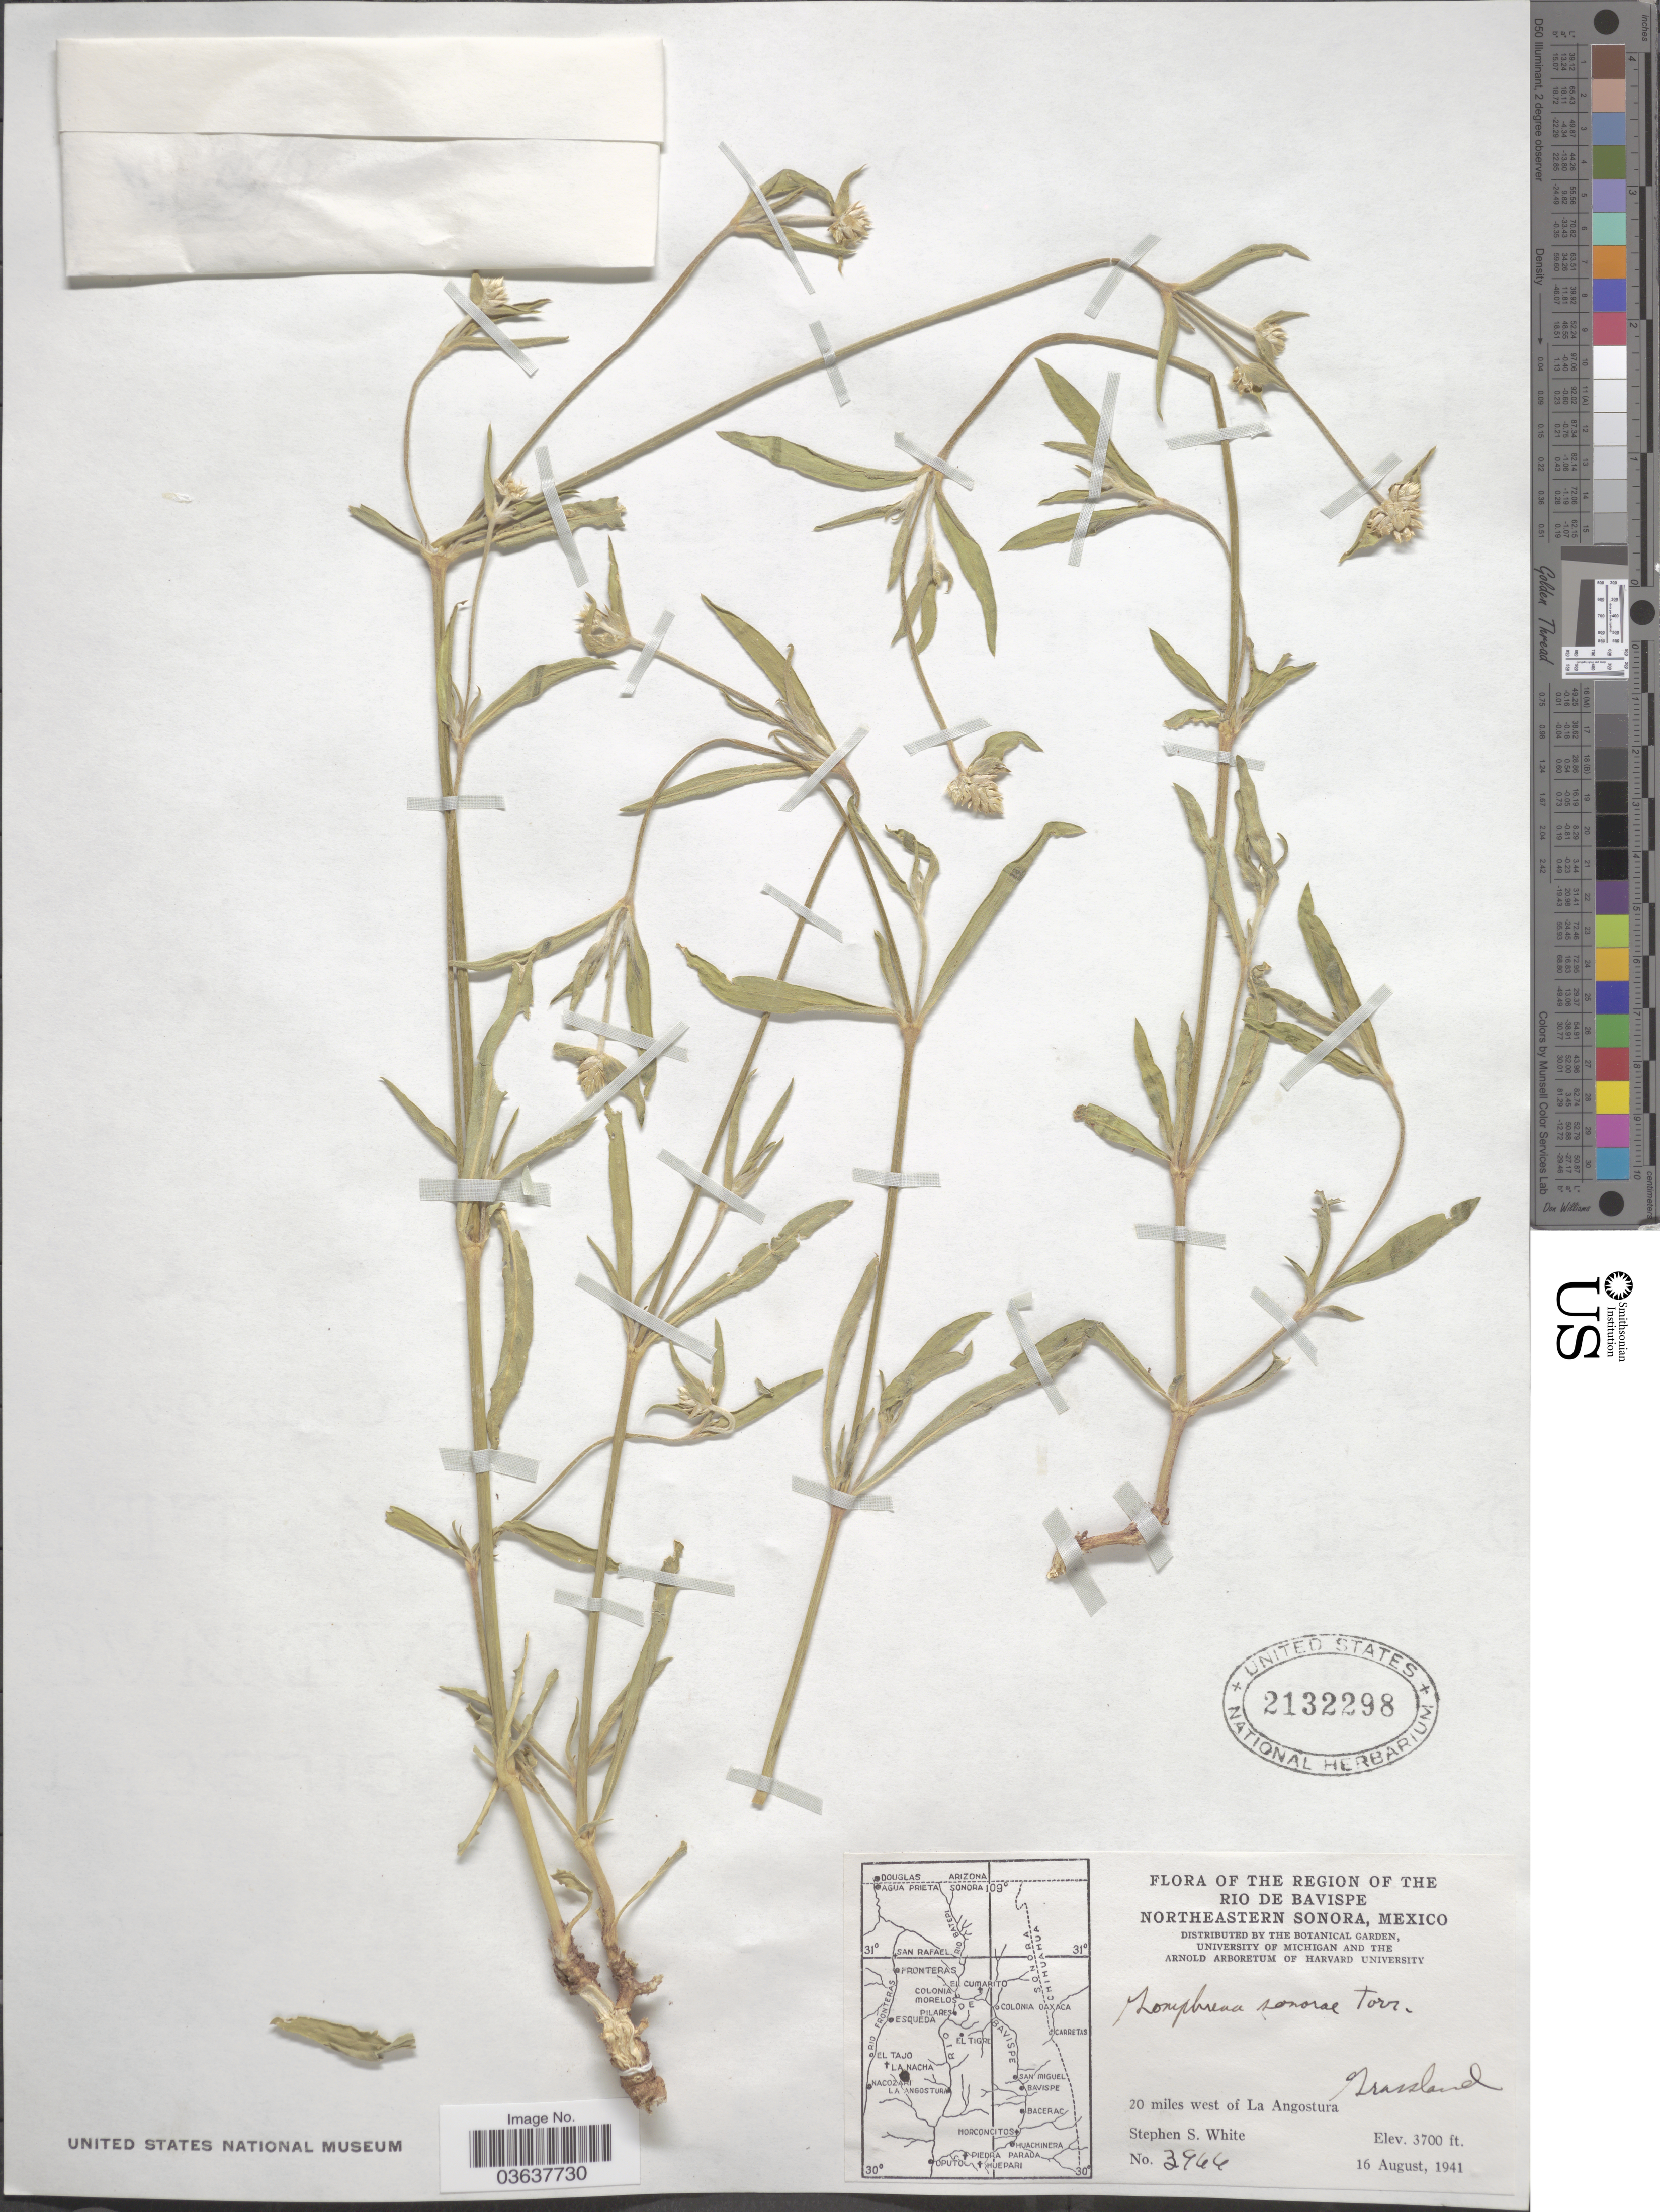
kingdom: Plantae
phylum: Tracheophyta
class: Magnoliopsida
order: Caryophyllales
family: Amaranthaceae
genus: Gomphrena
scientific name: Gomphrena sonorae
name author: Torr. in Emory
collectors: S. S. White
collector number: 3944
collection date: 1941-08-16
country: Mexico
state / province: Sonora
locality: The Region of The Rio de Bavispe. Northeastern Sonora. 20 miles west of La Angostura.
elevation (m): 1128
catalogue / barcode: US 2132298